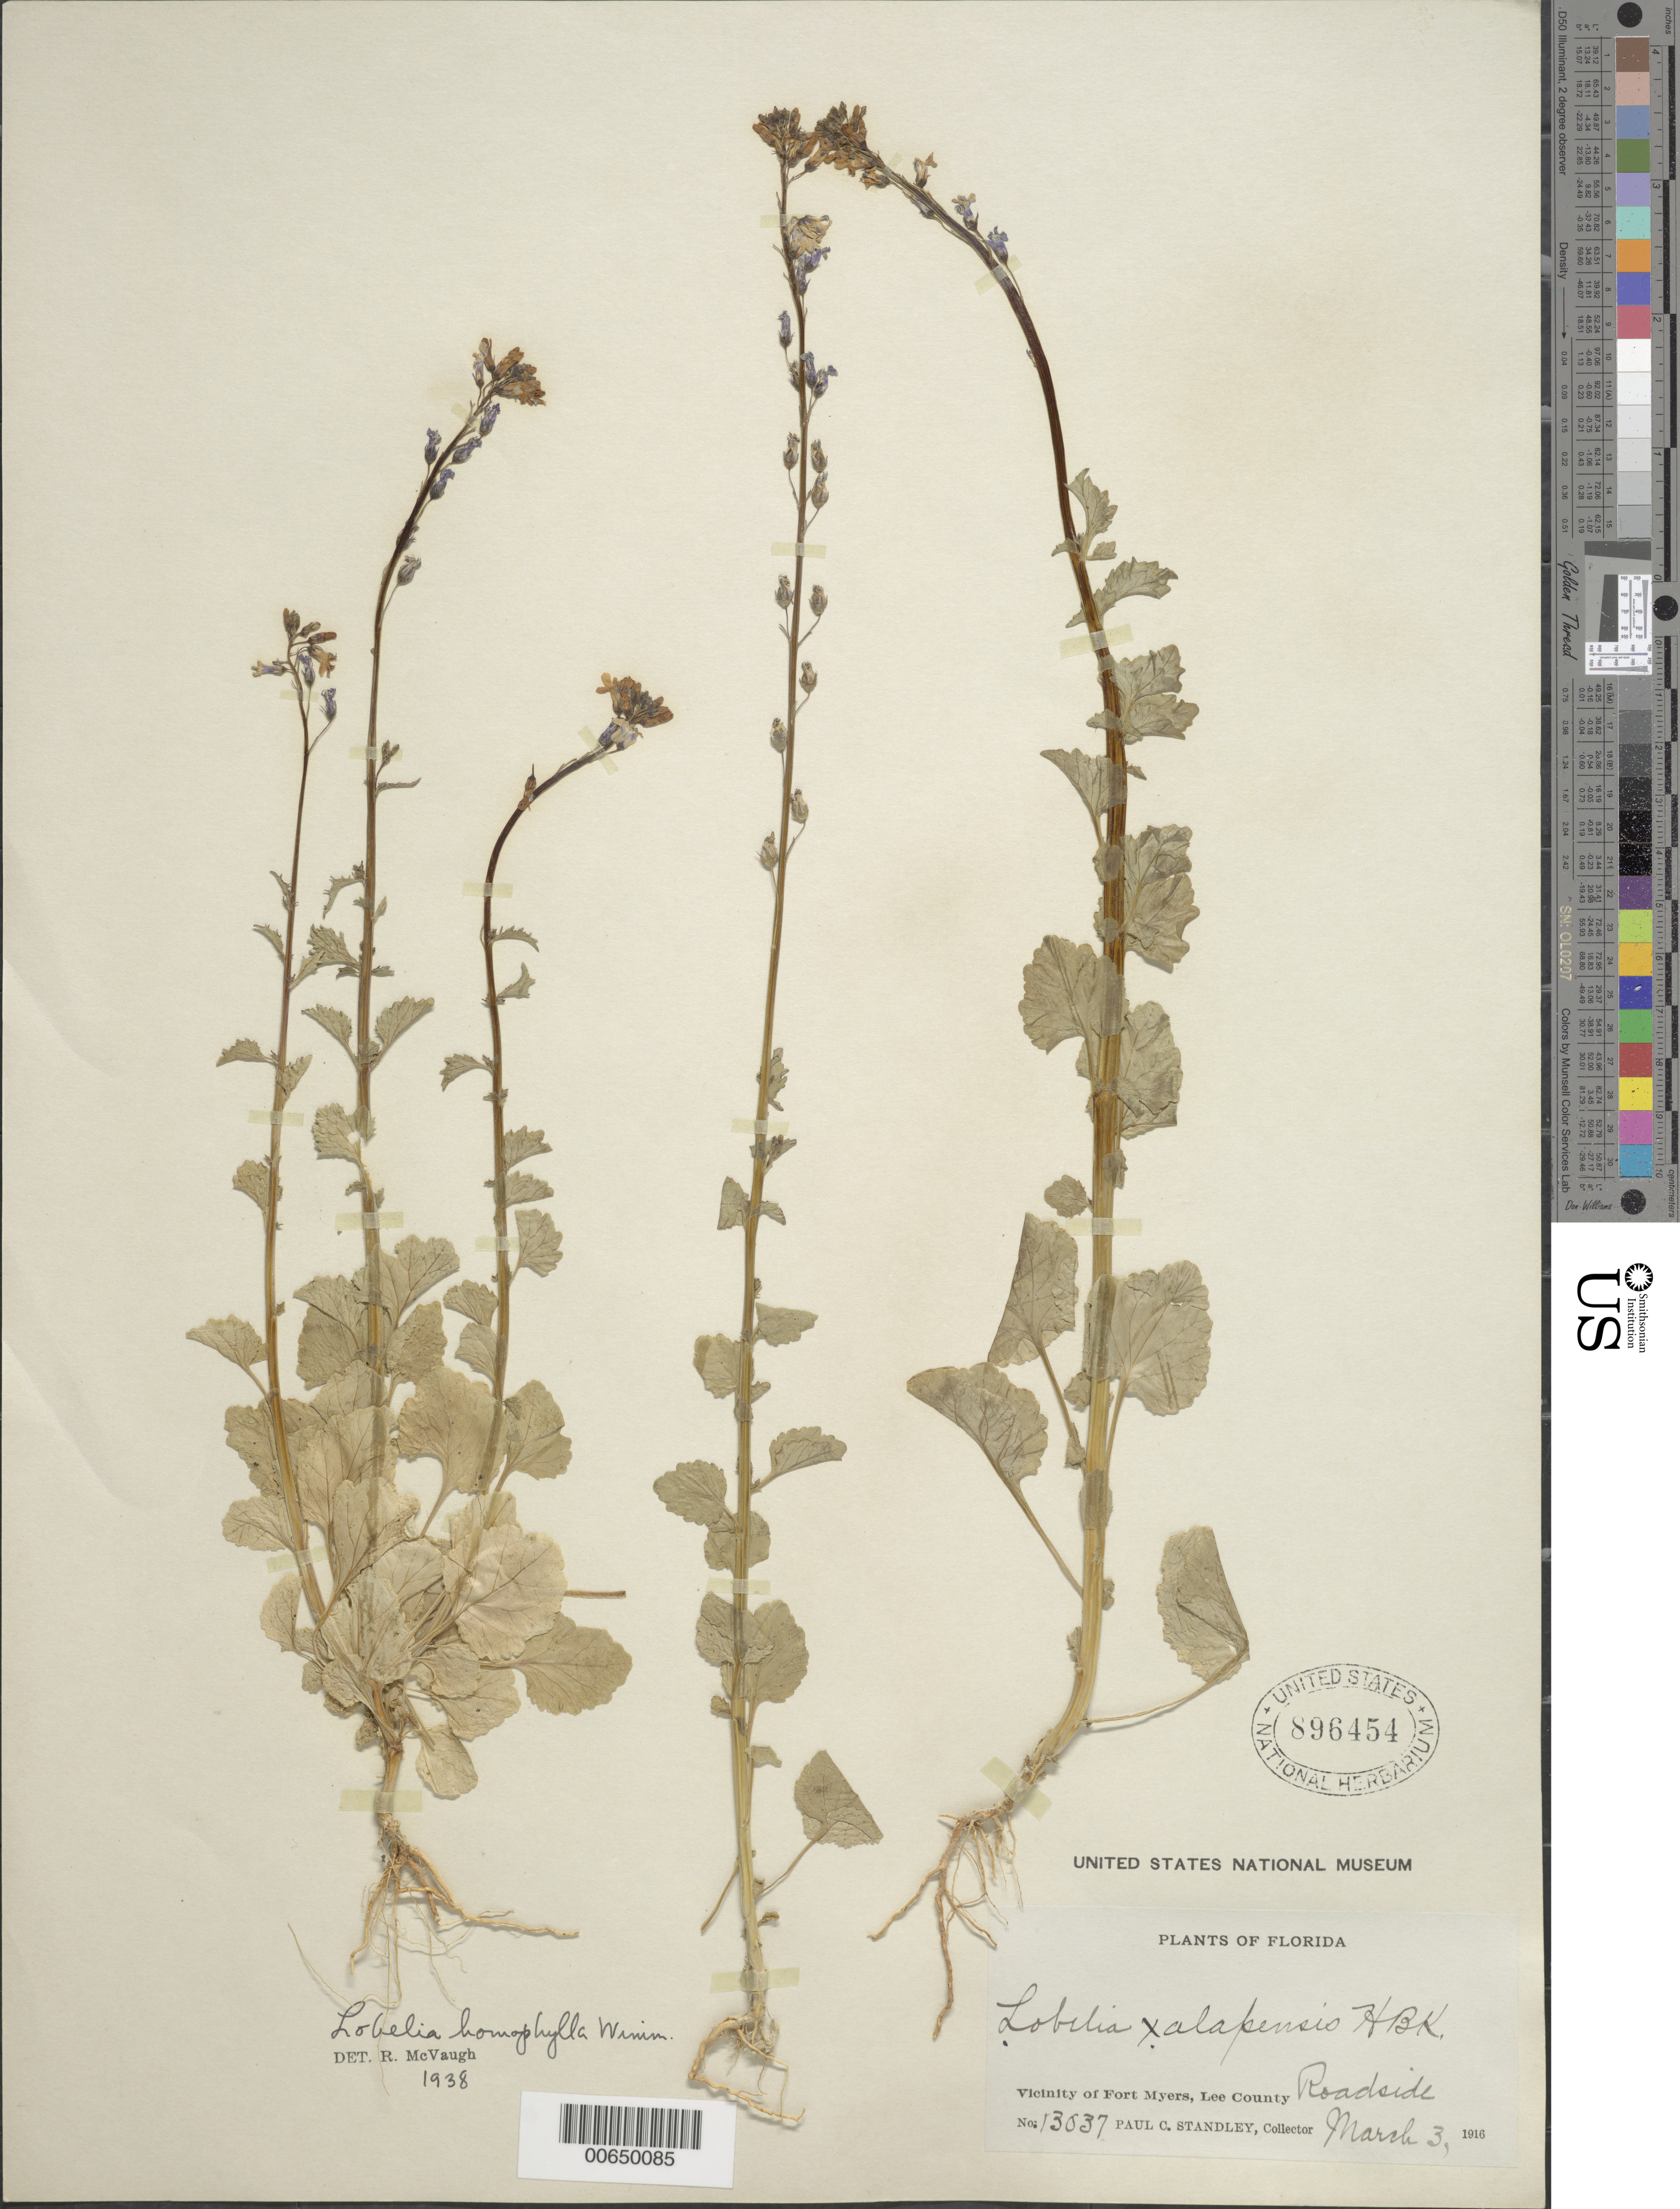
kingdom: Plantae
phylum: Tracheophyta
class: Magnoliopsida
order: Asterales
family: Campanulaceae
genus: Lobelia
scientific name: Lobelia homophylla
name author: E. Wimm.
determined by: McVaugh, R.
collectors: P. C. Standley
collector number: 3037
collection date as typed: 03 Mar 1916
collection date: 1916-03-03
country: United States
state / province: Florida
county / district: Lee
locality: Vicinity of Fort Myers.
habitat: Roadside.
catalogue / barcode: US 896454